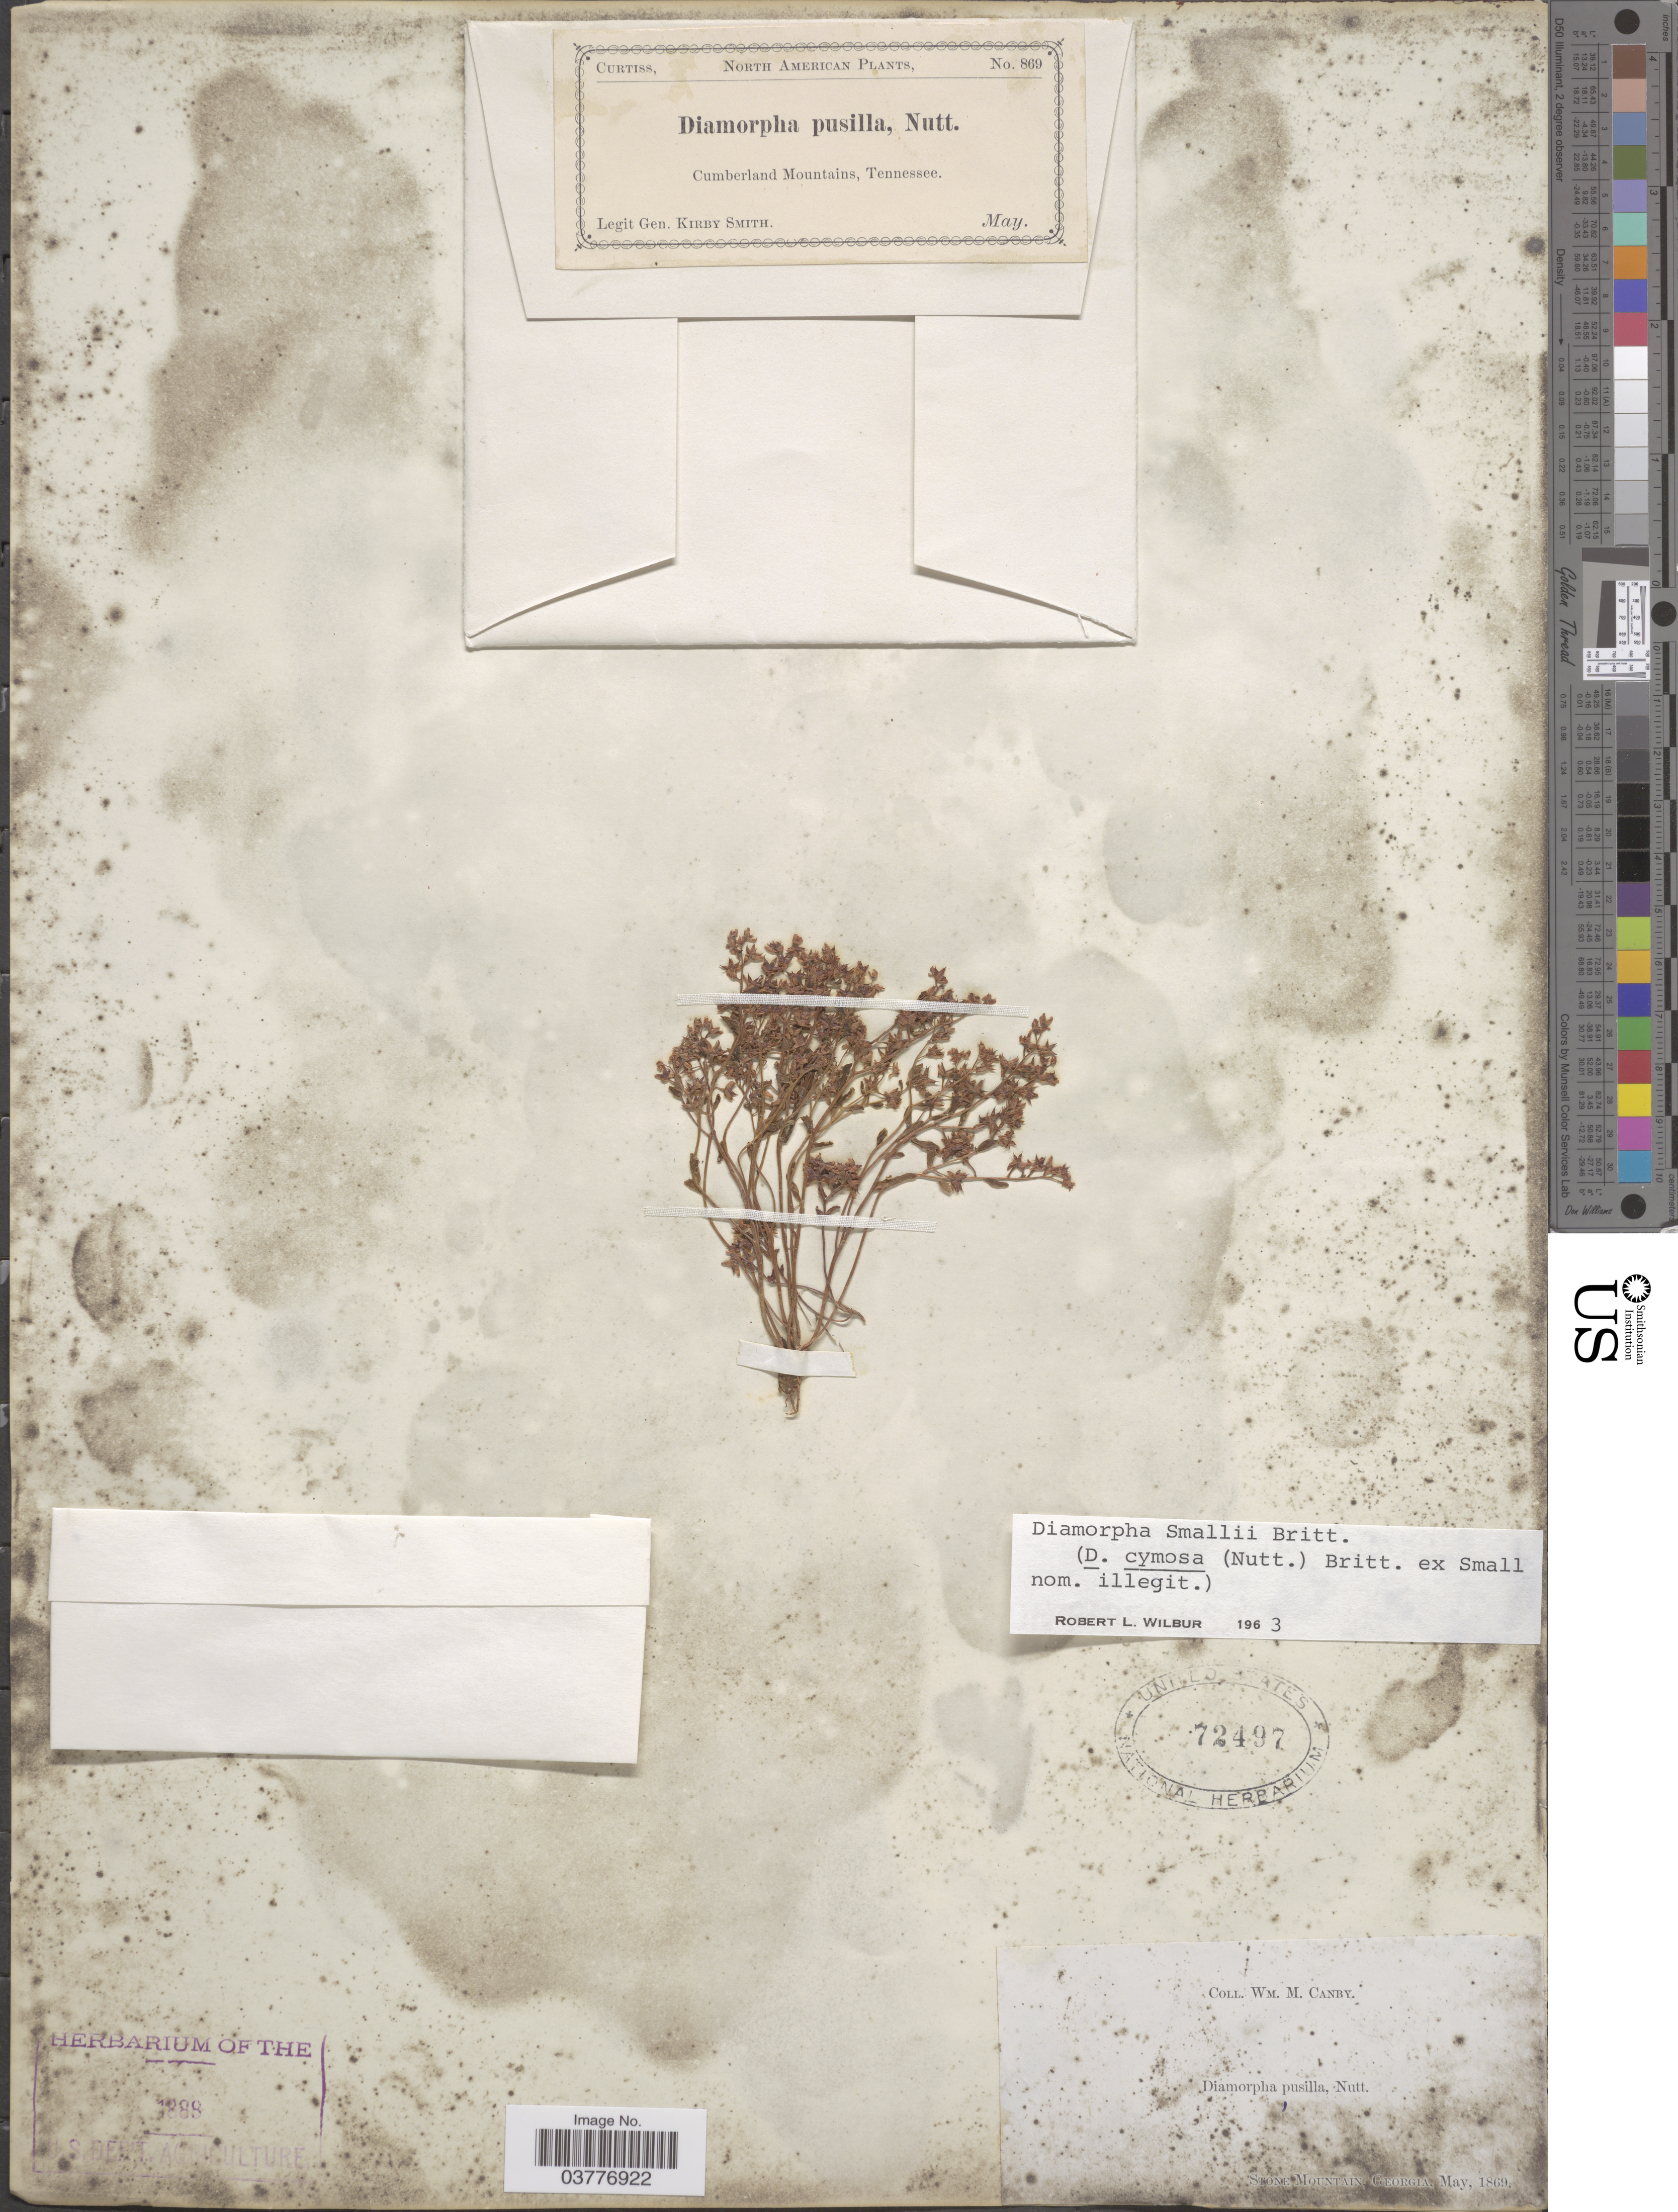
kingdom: Plantae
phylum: Tracheophyta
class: Magnoliopsida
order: Saxifragales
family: Crassulaceae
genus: Sedum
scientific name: Sedum smallii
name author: (Britton) H.E. Ahles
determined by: Strong, Mark T., (BOT), Smithsonian Institution - National Museum of Natural History (UNITED STATES)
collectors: G. Smith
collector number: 869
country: United States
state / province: Tennessee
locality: Cumberland Mountains.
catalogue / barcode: US 72497